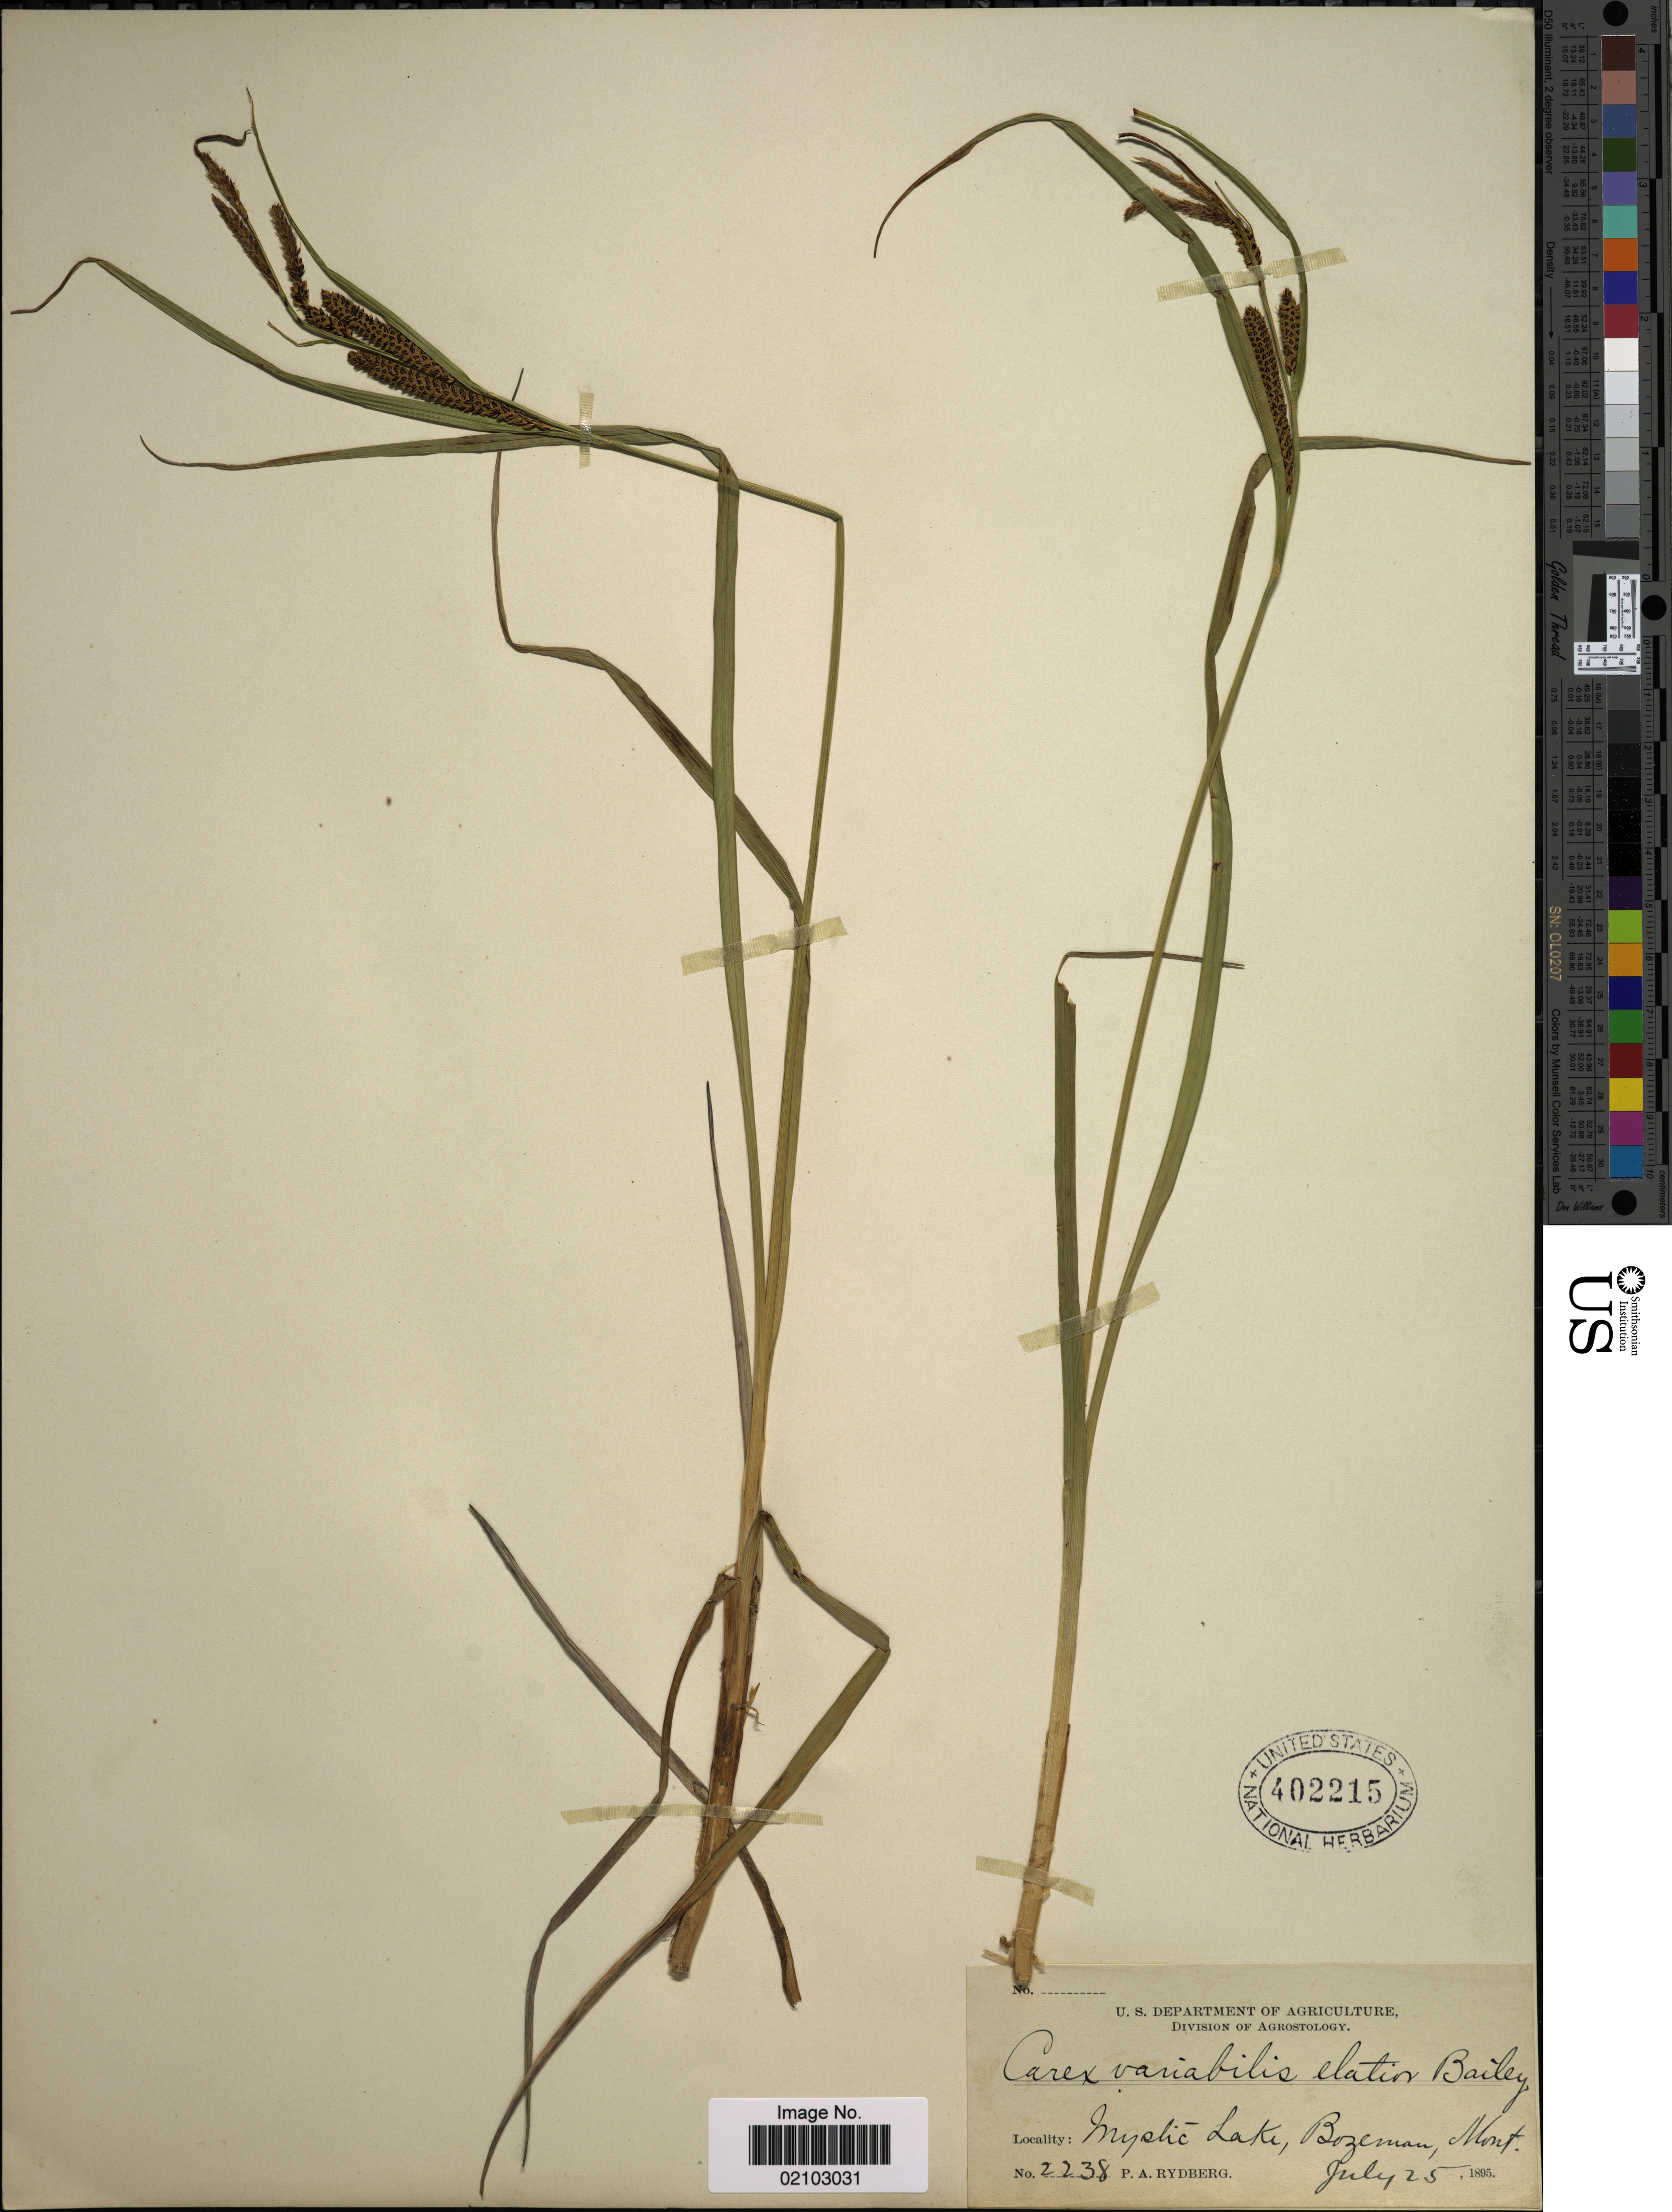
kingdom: Plantae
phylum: Tracheophyta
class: Liliopsida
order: Poales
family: Cyperaceae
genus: Carex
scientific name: Carex aquatilis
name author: Wahlenb.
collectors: P. A. Rydberg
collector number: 2238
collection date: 1895-07-25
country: United States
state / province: Montana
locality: Mystic Lake, Bozeman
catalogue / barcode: US 402215